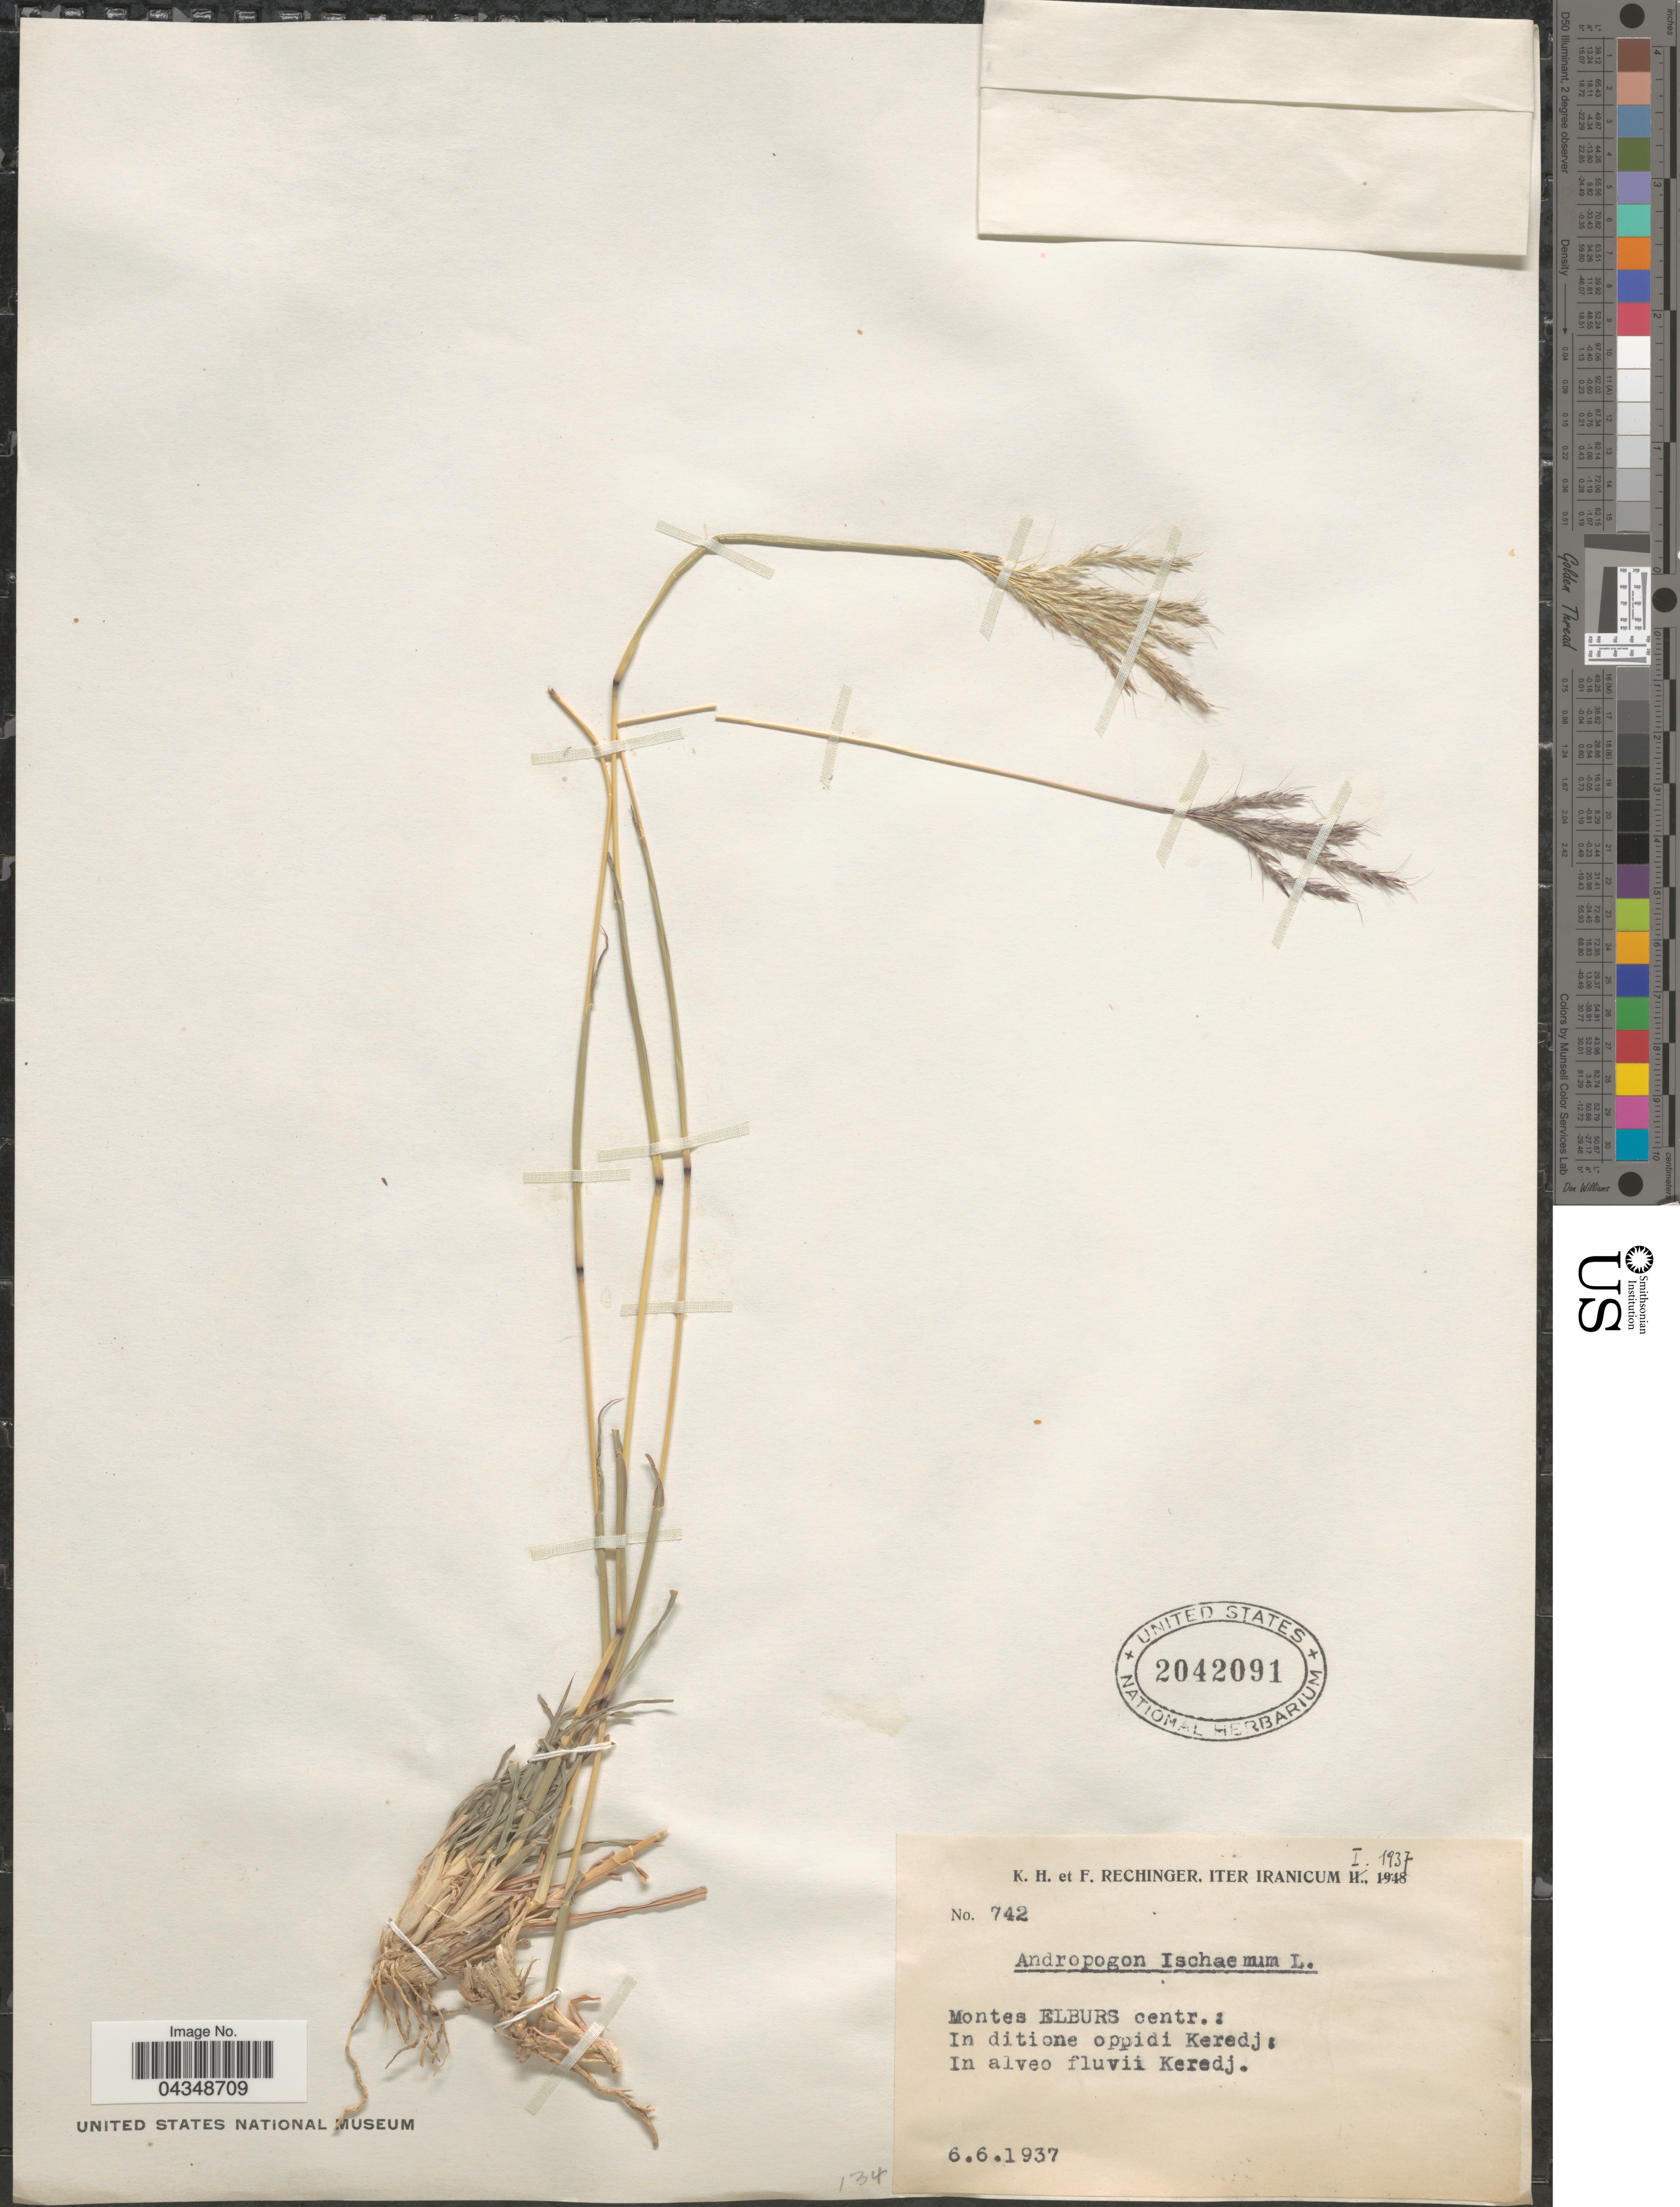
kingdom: Plantae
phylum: Tracheophyta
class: Liliopsida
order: Poales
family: Poaceae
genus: Bothriochloa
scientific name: Bothriochloa ischaemum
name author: (L.) Keng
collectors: K. H. Rechinger & F. Rechinger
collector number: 742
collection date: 1937-06-06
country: Iran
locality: Iter Iranicum I., 1937. Montes Elburs centr.: In ditione oppidi Keredj: In alveo fluvii Keredj.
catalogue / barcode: US 2042091